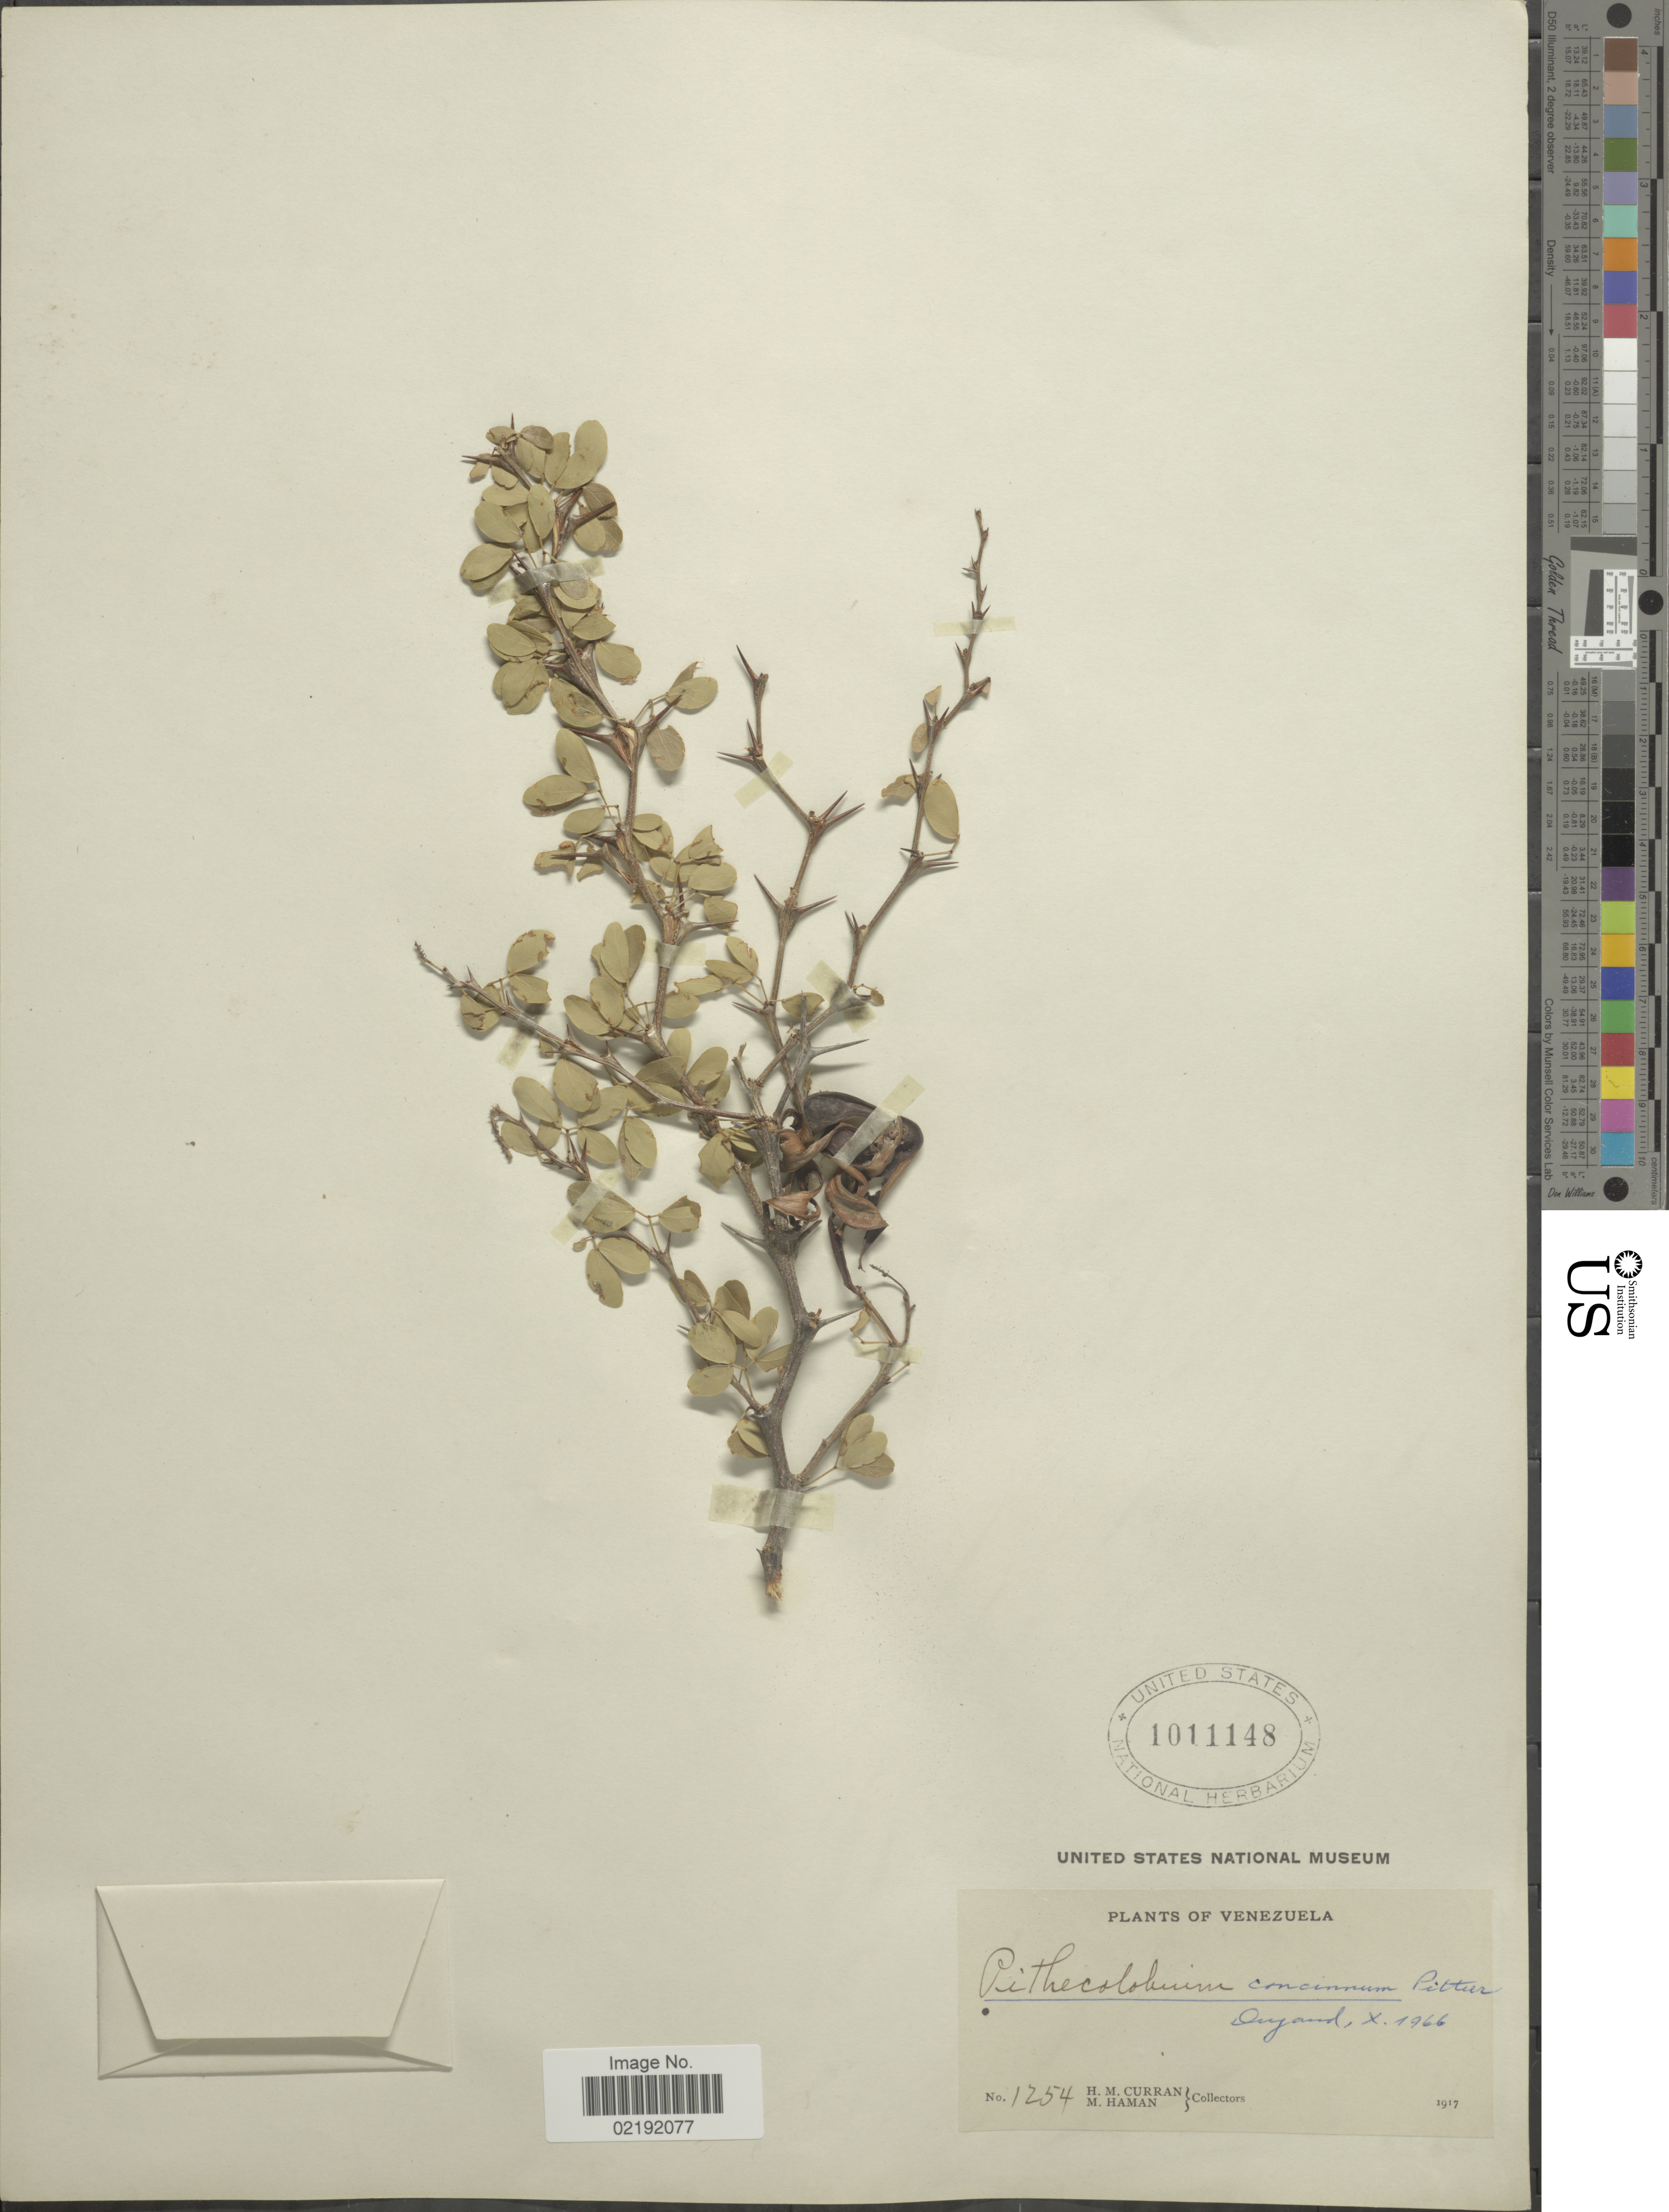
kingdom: Plantae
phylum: Tracheophyta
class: Magnoliopsida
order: Fabales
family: Fabaceae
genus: Pithecellobium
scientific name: Pithecellobium subglobosum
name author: Pittier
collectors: H. M. Curran & M. Haman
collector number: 1254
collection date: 1917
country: Venezuela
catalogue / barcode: US 1011148